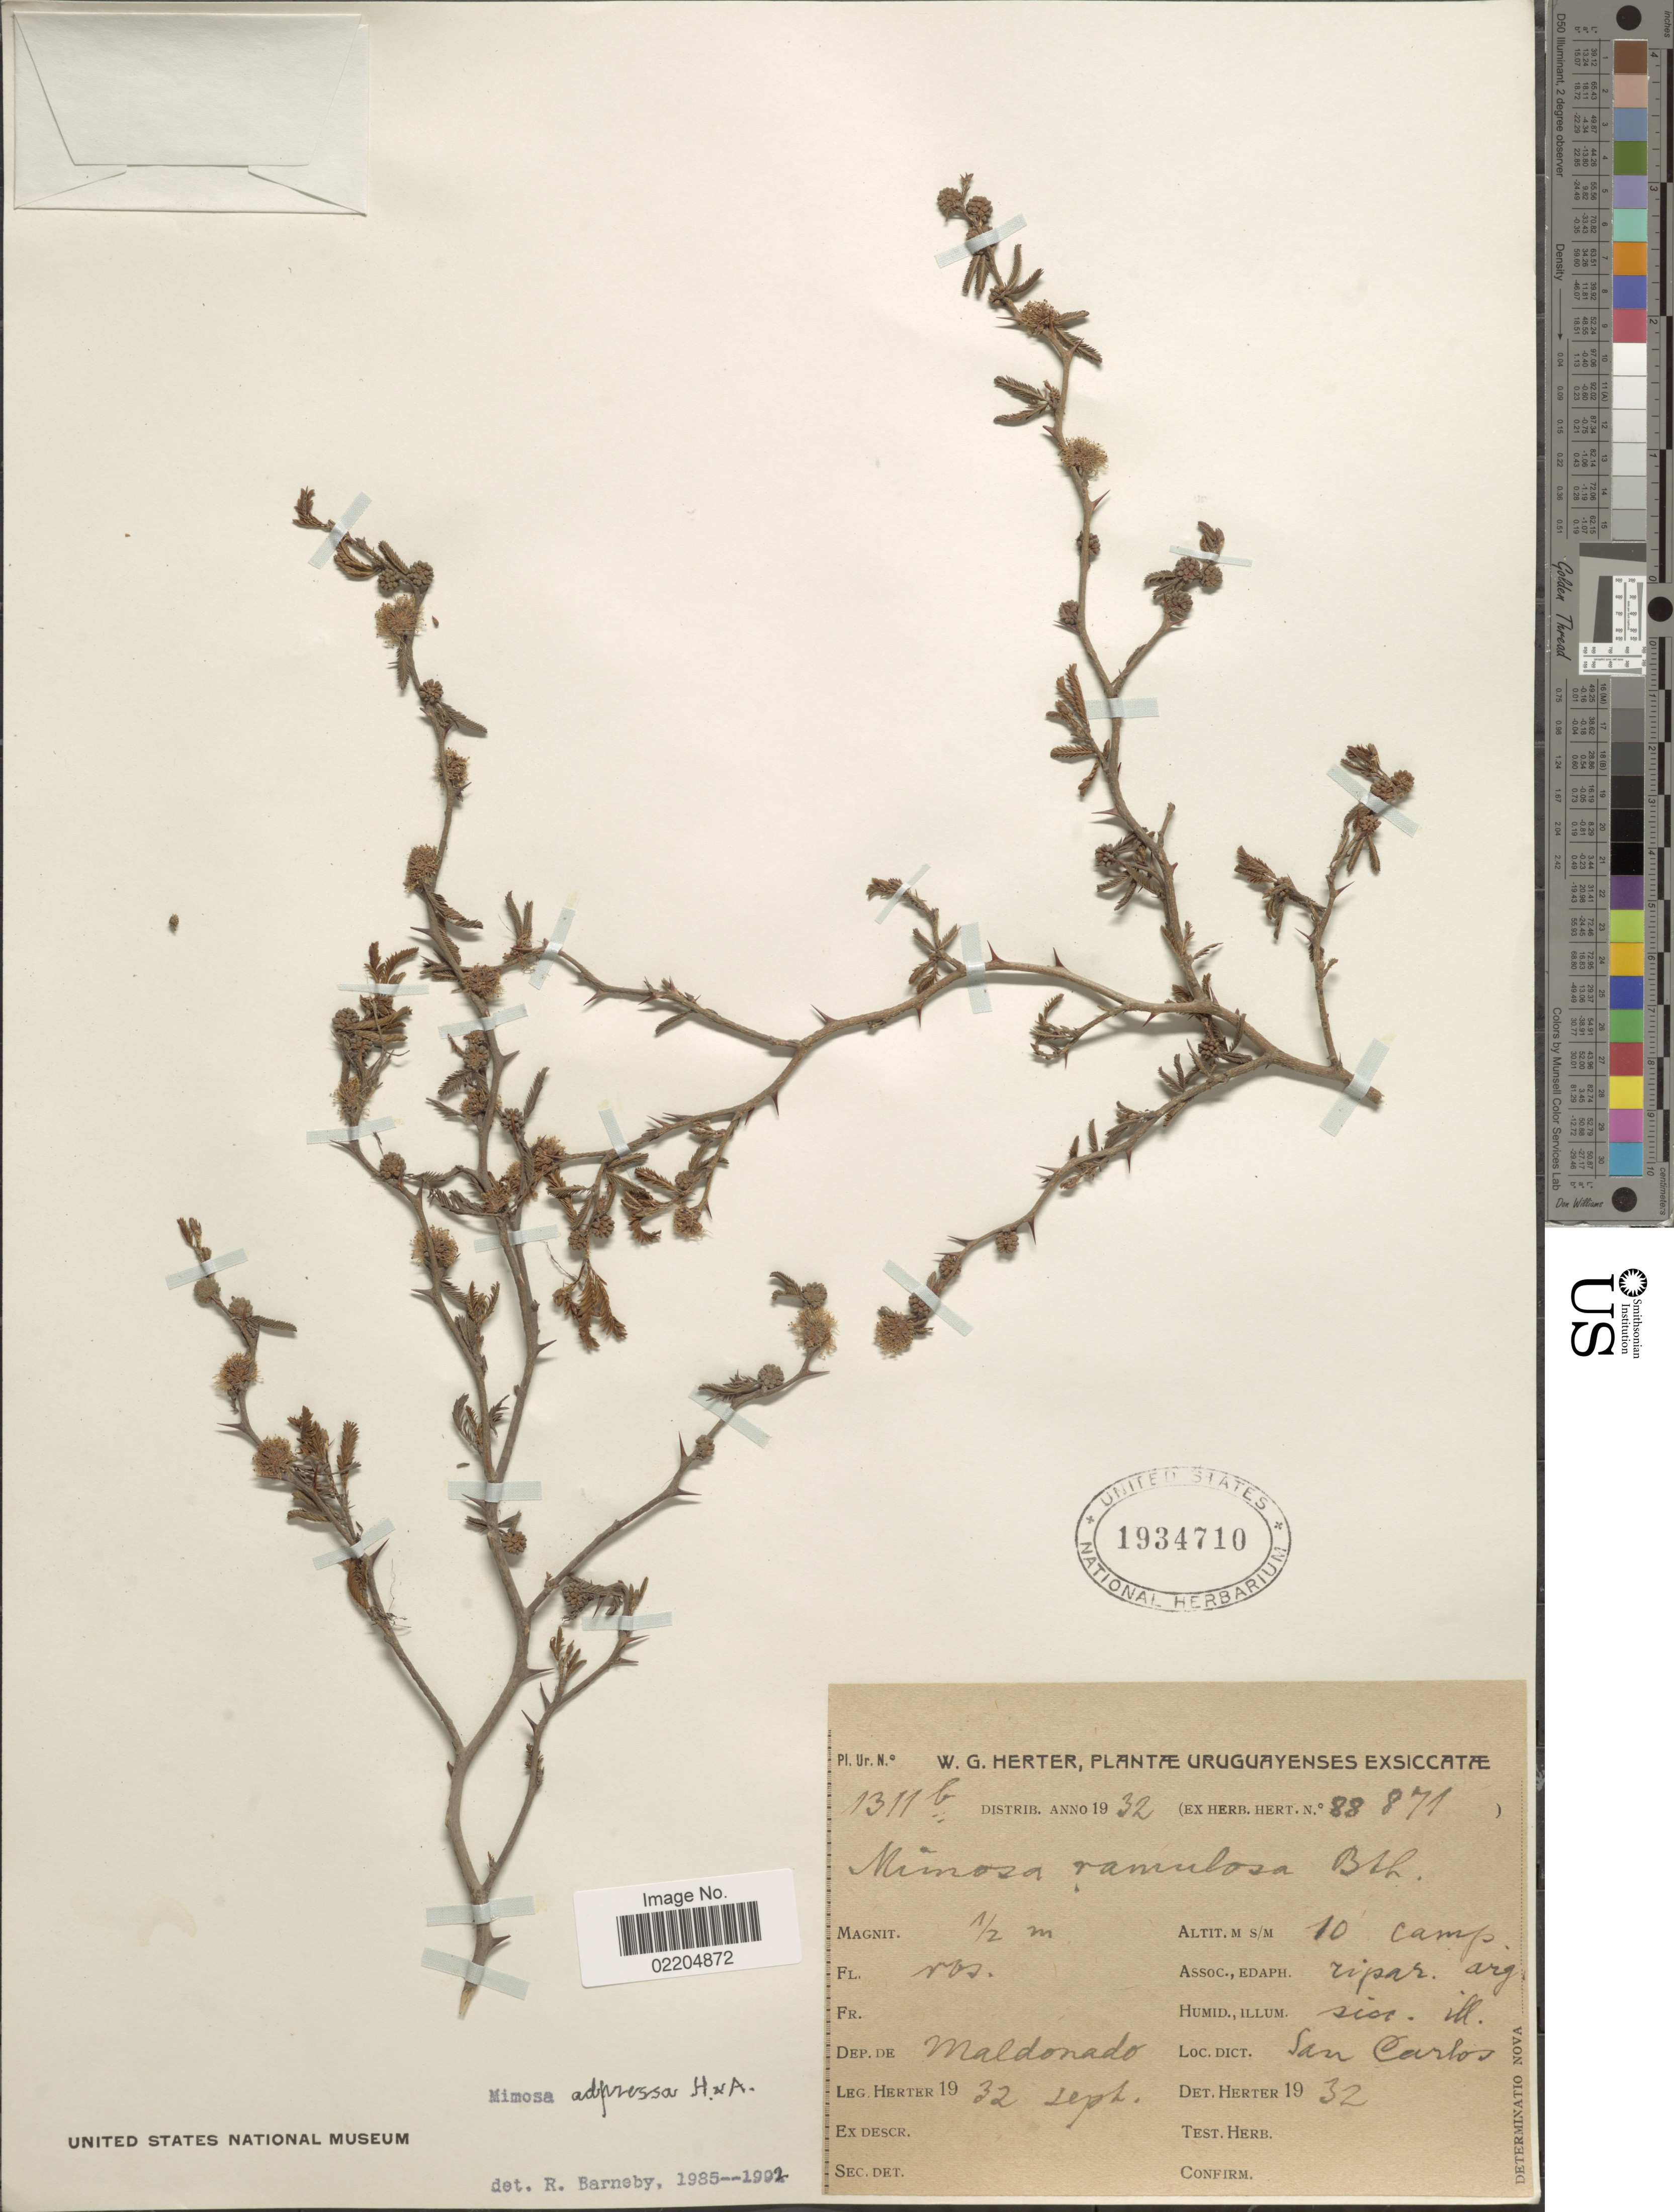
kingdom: Plantae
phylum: Tracheophyta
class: Magnoliopsida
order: Fabales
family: Fabaceae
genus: Mimosa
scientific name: Mimosa adpressa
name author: Hook. & Arn.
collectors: W. G. Herter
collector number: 1311b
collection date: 1932-09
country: Uruguay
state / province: Maldonado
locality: San Carlos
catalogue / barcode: US 1934710